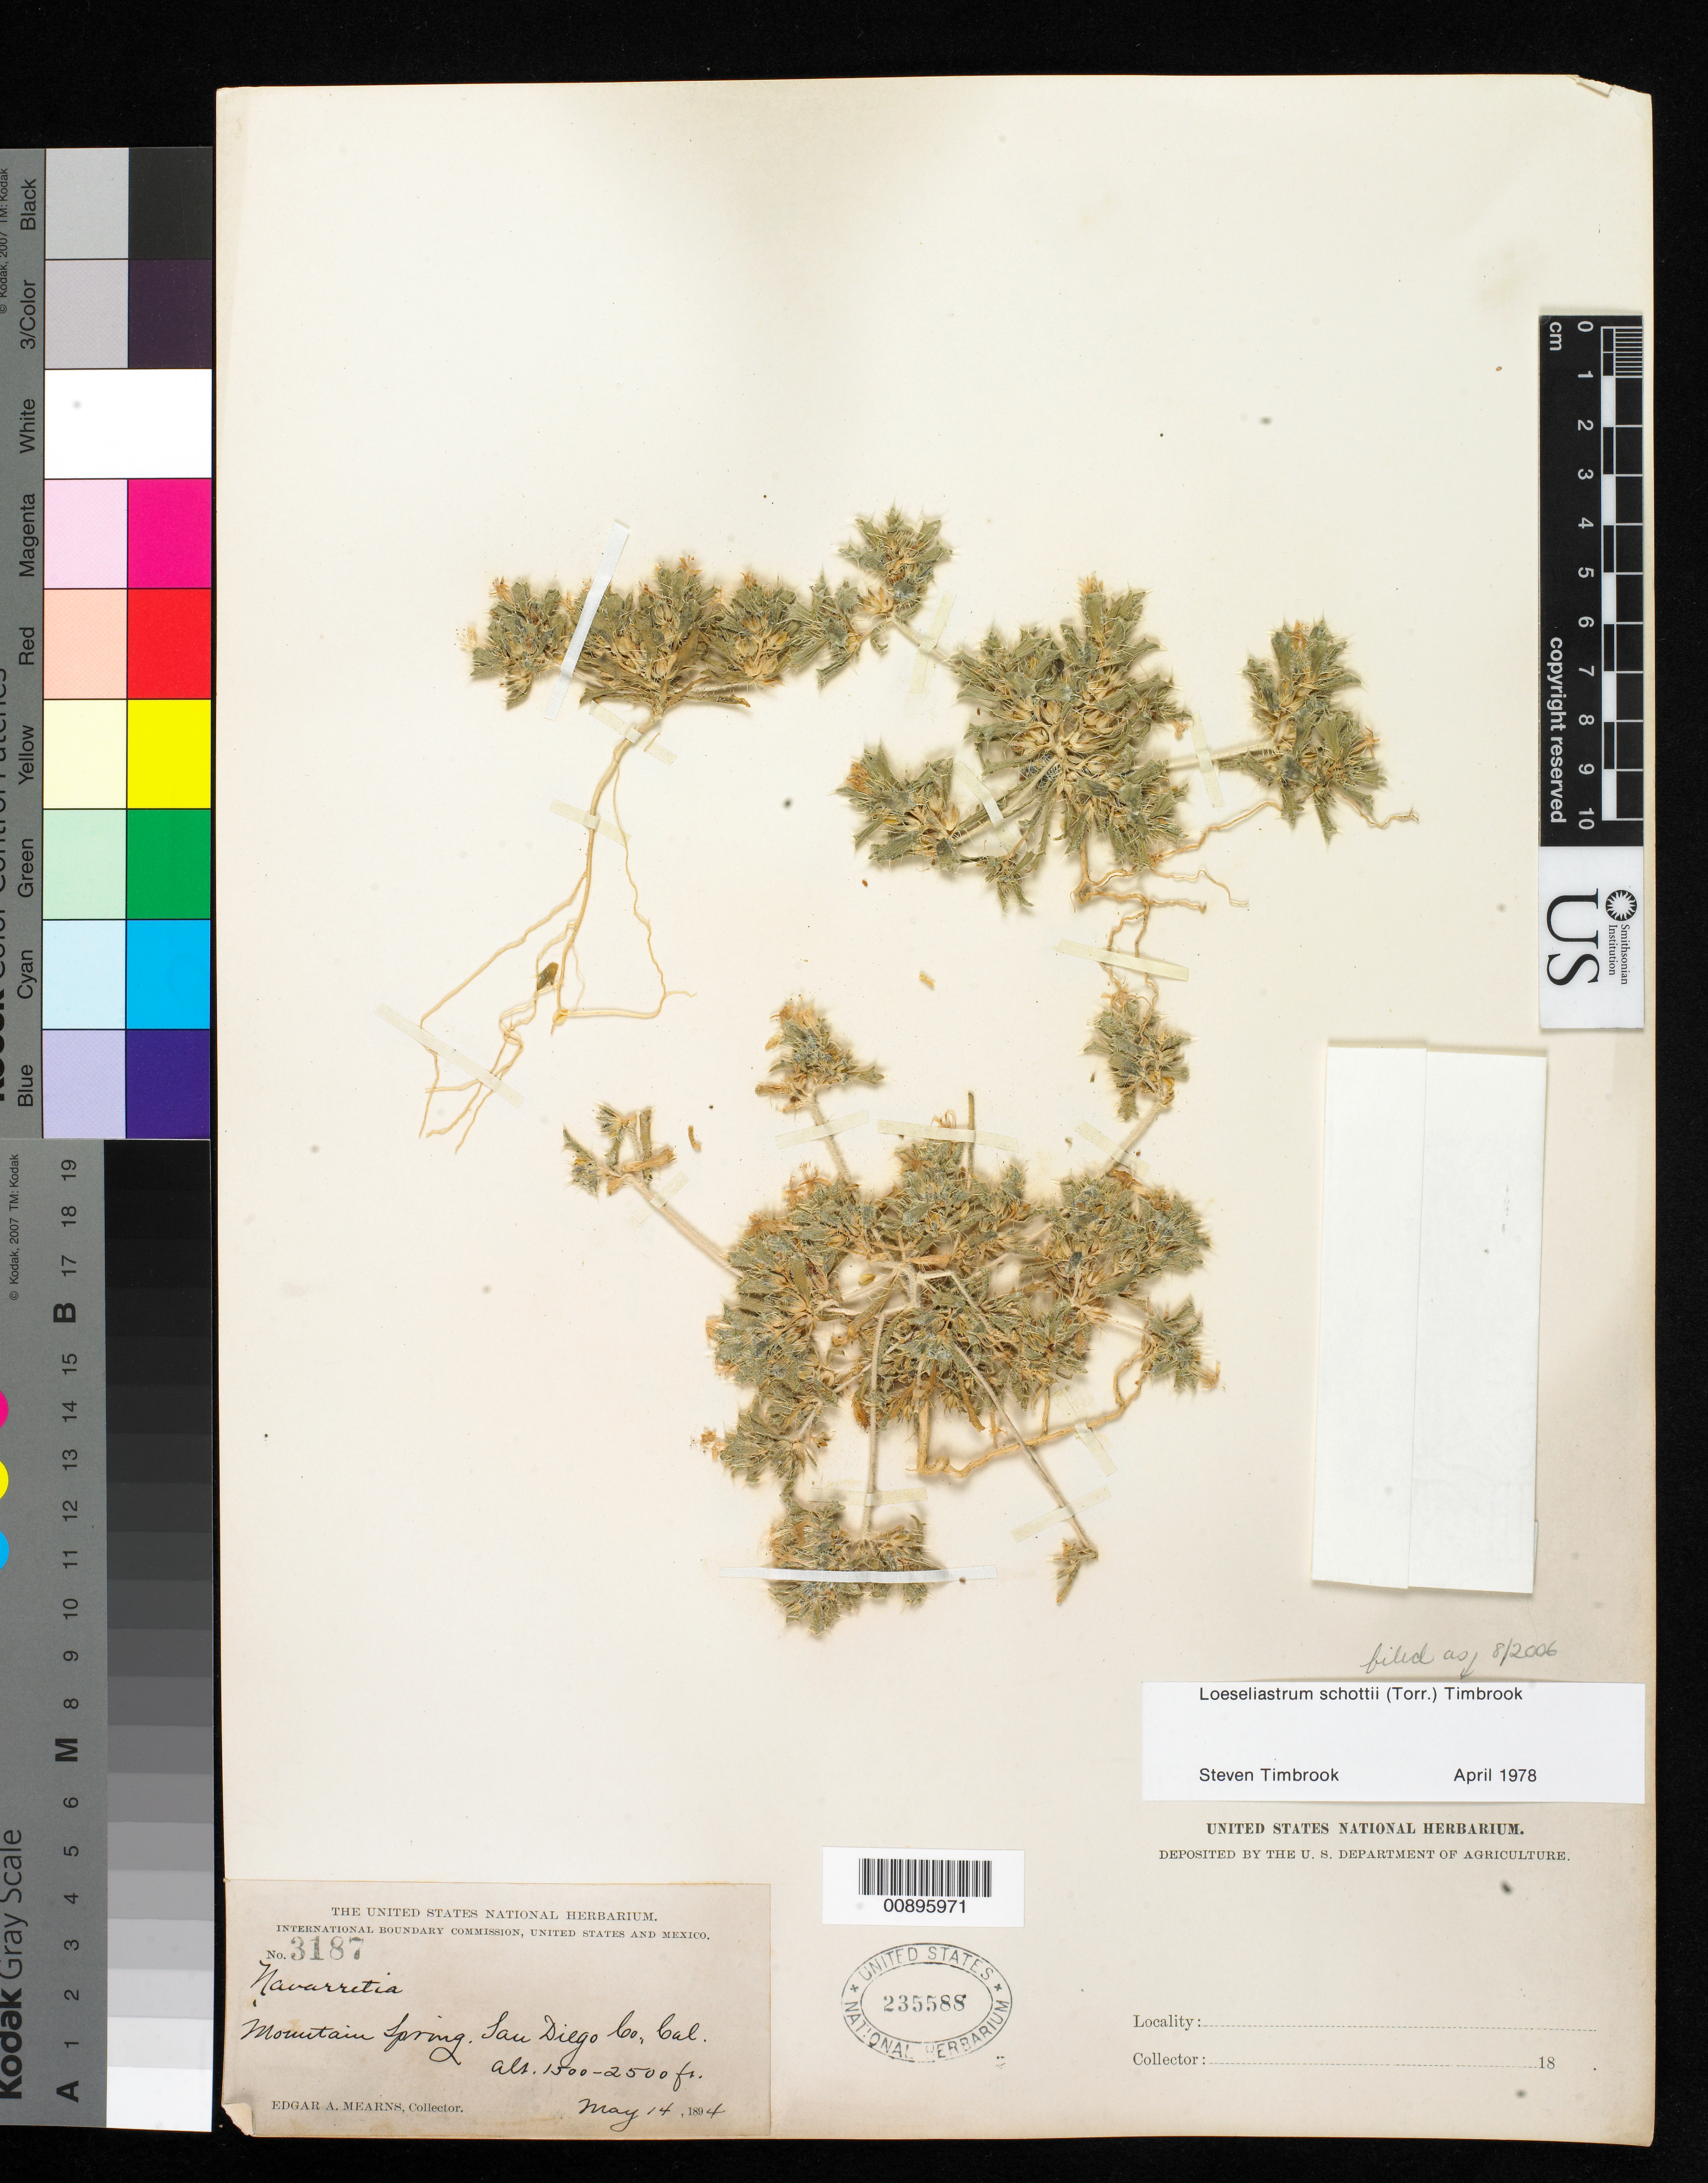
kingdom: Plantae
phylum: Tracheophyta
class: Magnoliopsida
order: Ericales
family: Polemoniaceae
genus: Loeseliastrum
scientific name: Loeseliastrum schottii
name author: (Torr.) Timbrook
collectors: E. A. Mearns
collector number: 3187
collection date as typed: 14 May 1894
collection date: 1894-05-14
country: United States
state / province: California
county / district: San Diego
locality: Mountain Spring, San Diego County, California.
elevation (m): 457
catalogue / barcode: US 235588